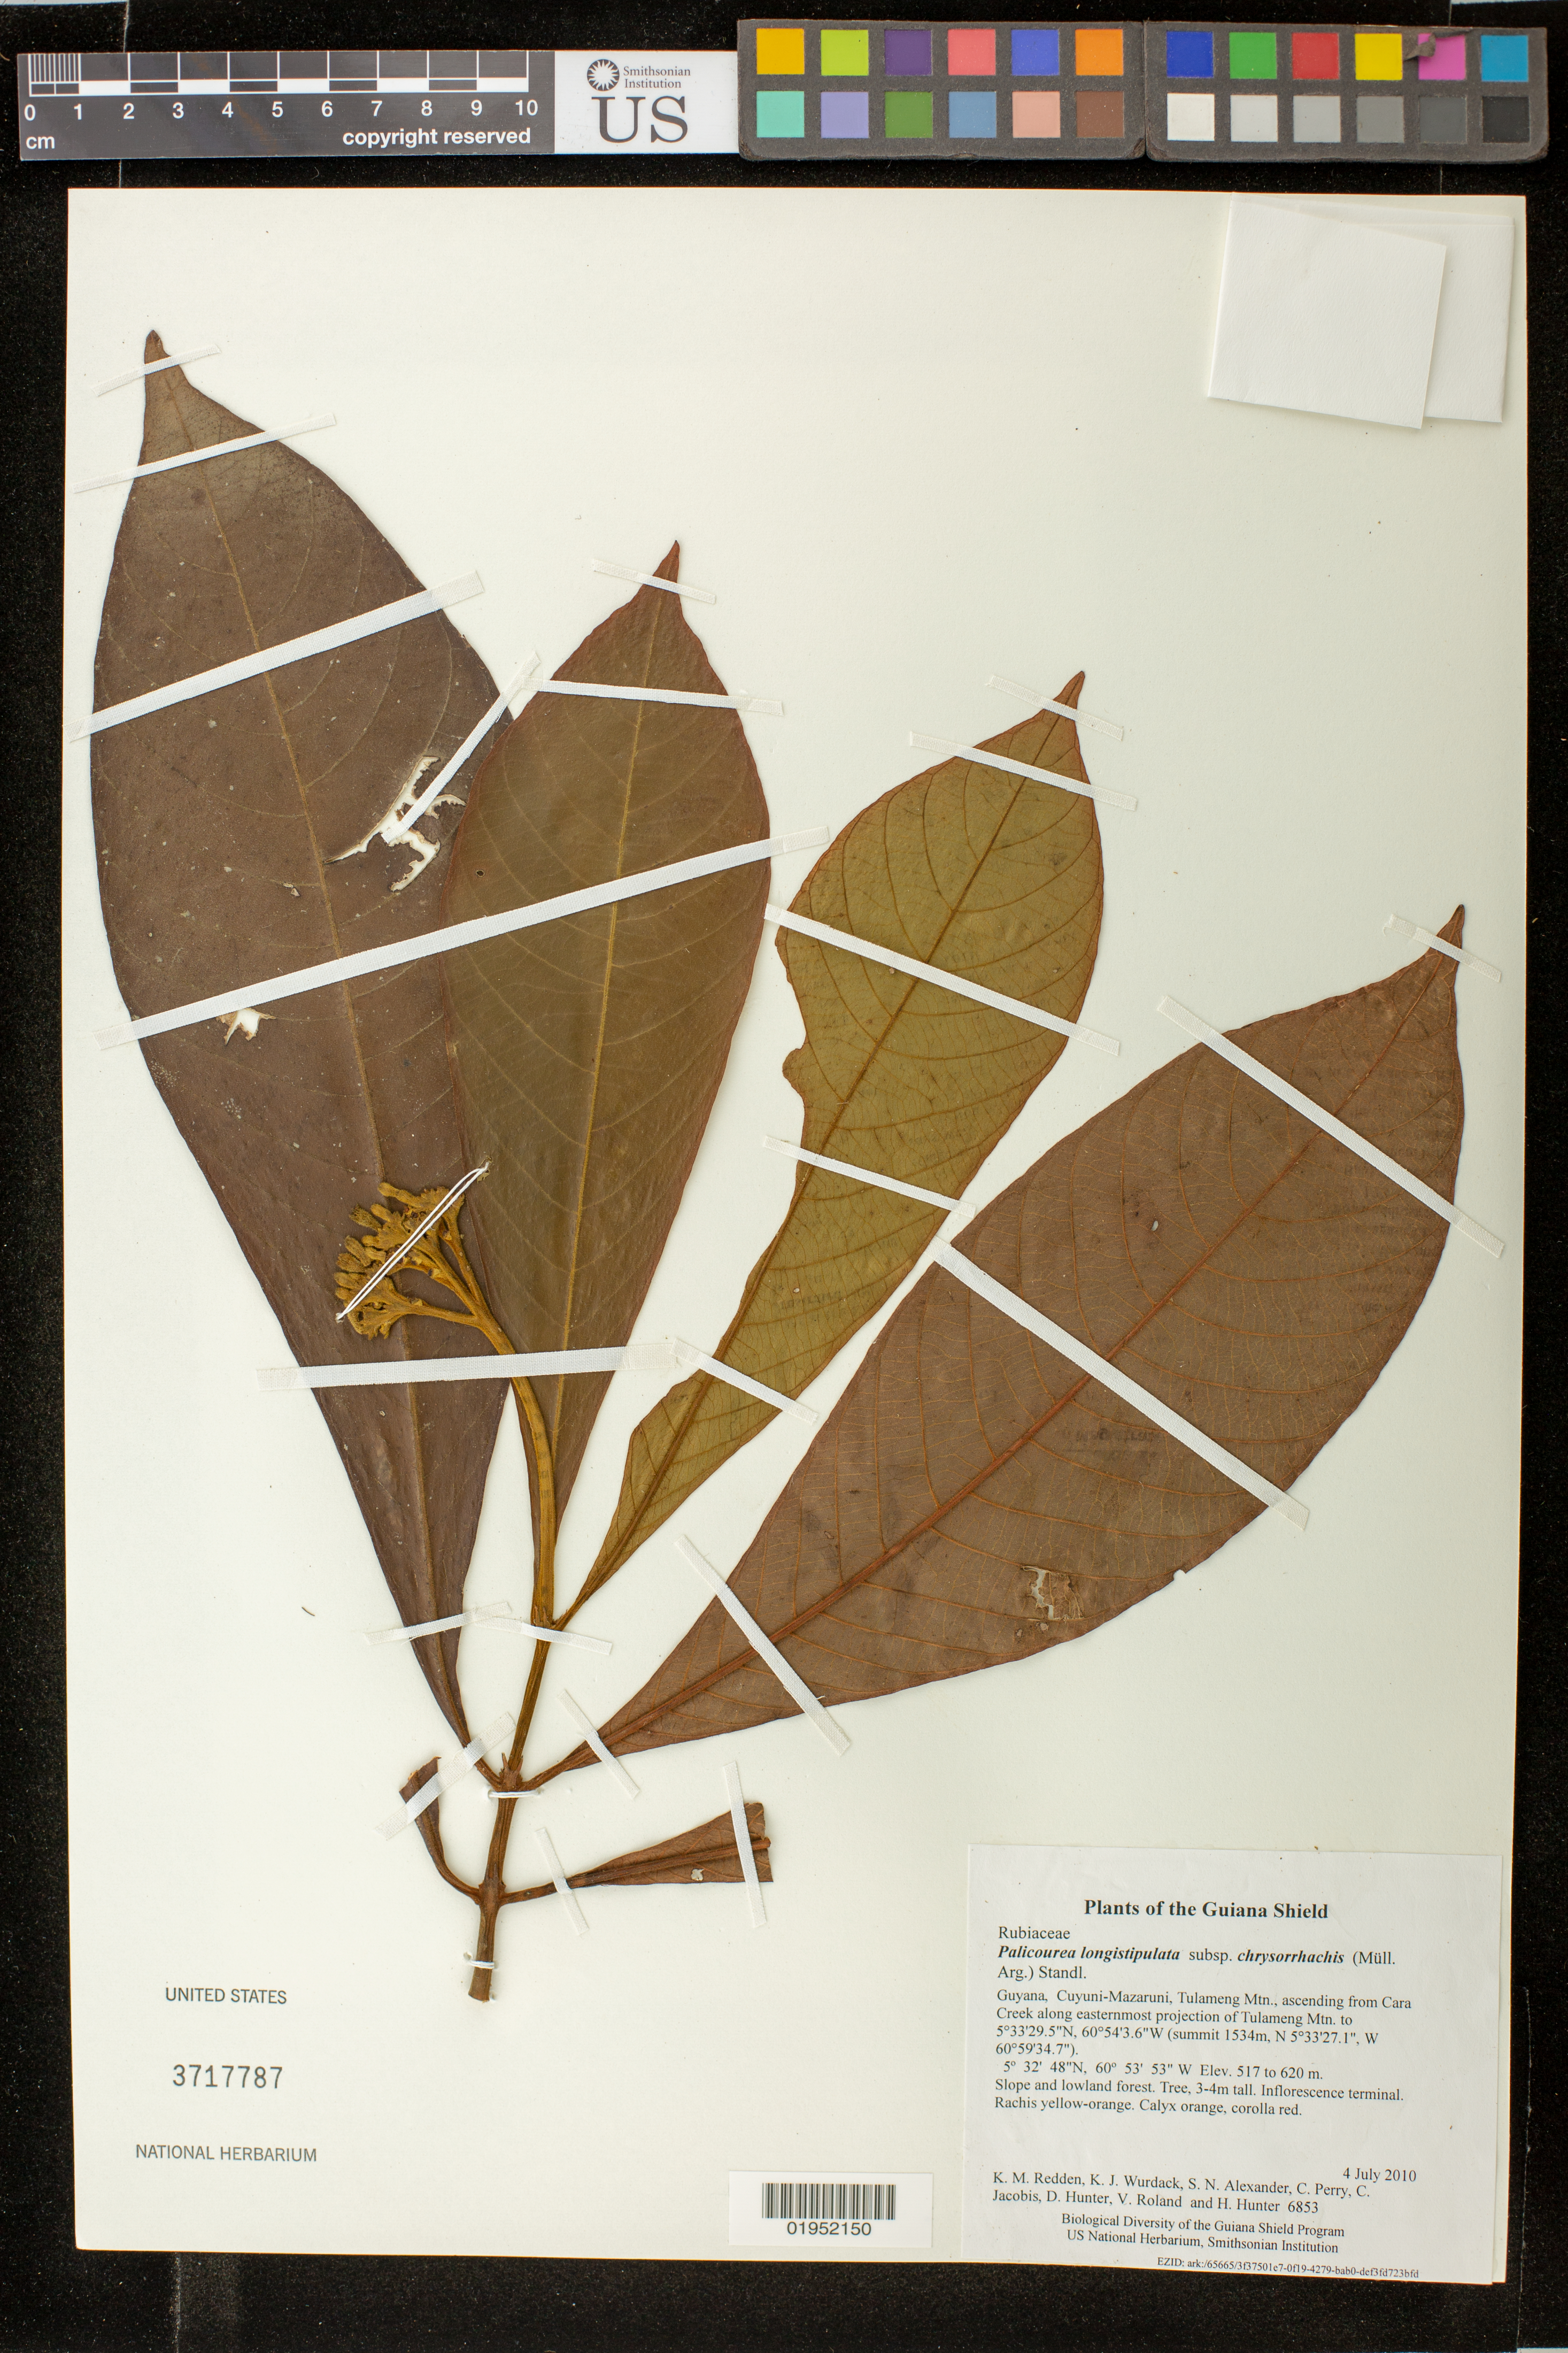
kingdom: Plantae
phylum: Tracheophyta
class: Magnoliopsida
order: Gentianales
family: Rubiaceae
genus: Palicourea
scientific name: Palicourea longistipulata subsp. chrysorrhachis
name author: (Müll. Arg.) Standl.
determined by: Taylor, Charlotte M.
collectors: K. M. Redden, K. Wurdack, S. N. Alexander, C. Perry, C. Jacobis, D. Hunter, V. Roland & H. Hunter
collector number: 6853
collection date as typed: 4 July 2010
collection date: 2010-07-04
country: Guyana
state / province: Cuyuni-Mazaruni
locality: Tulameng Mtn., ascending from Cara Creek along easternmost projection of Tulameng Mtn. to 5°33'29.5"N, 60°54'3.6"W (summit 1534m, N 5°33'27.1", W 60°59'34.7")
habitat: Slope and lowland forest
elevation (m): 517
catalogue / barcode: US 3717787